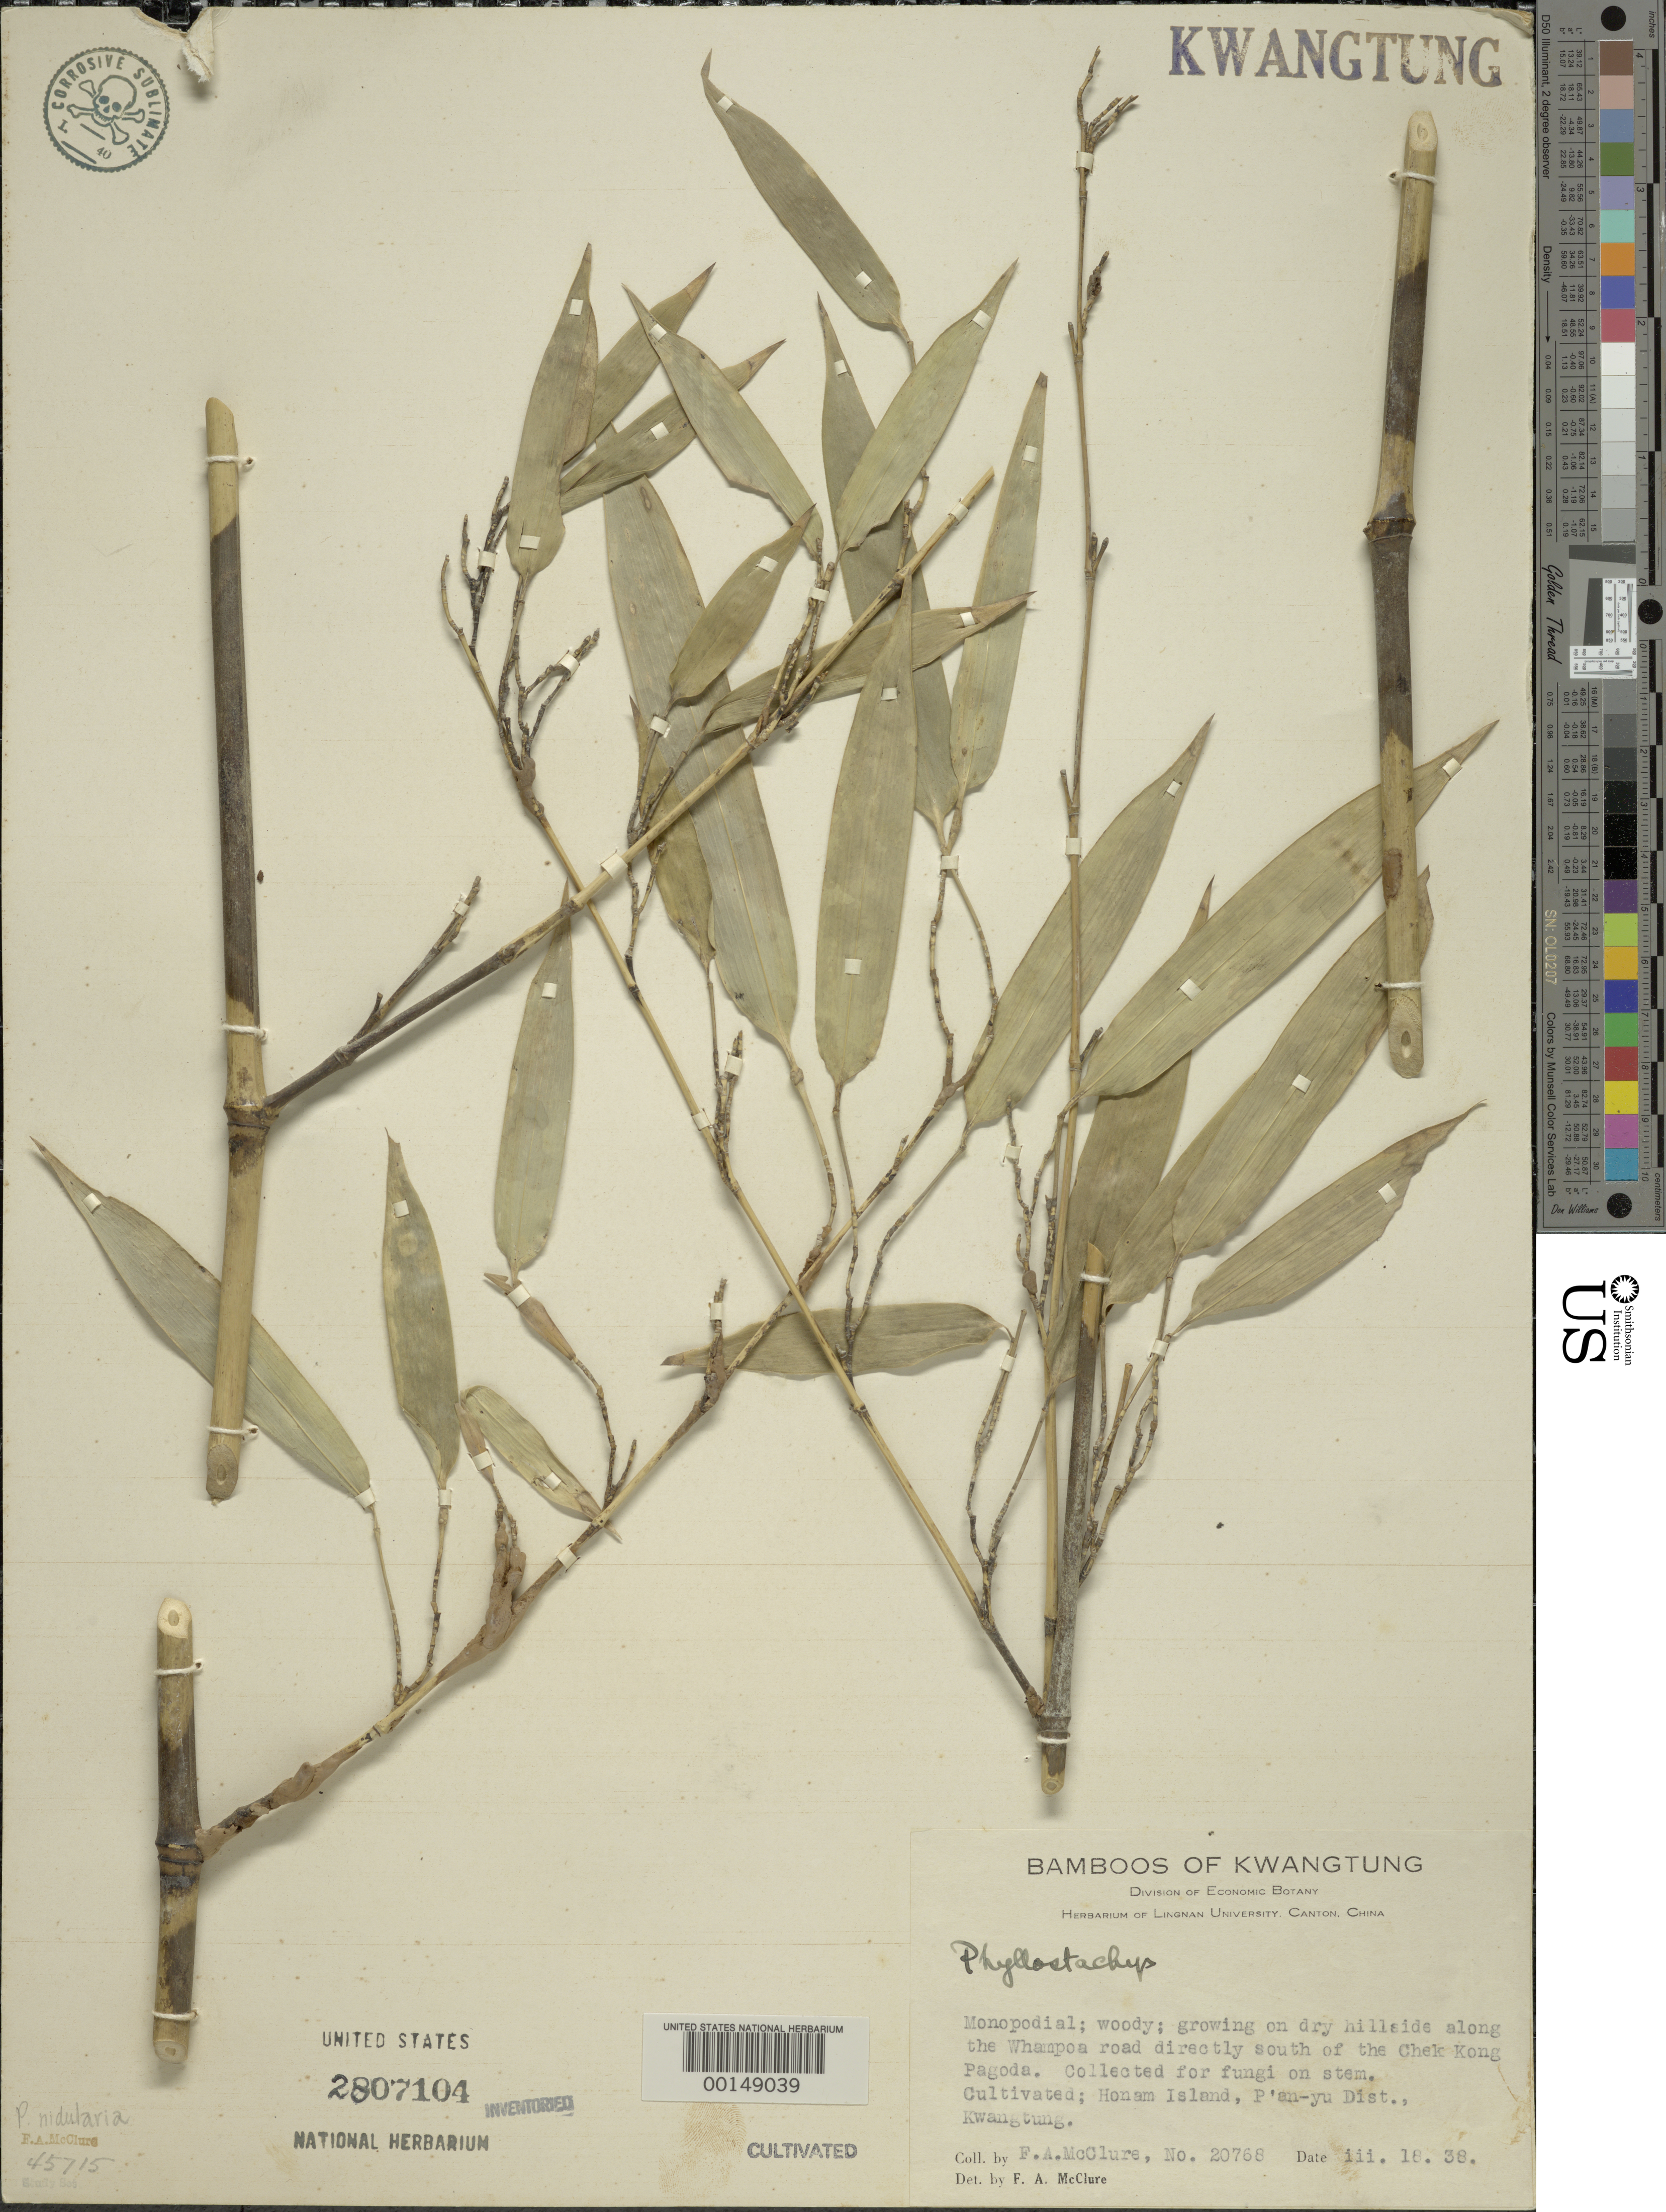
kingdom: Plantae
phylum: Tracheophyta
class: Liliopsida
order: Poales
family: Poaceae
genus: Phyllostachys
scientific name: Phyllostachys nidularia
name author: Munro ex Fenzi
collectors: F. A. McClure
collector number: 20768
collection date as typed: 18 Mar 1938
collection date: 1938-03-18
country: China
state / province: Guangdong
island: Honam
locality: Honan, p'an-yu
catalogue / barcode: US 2807104